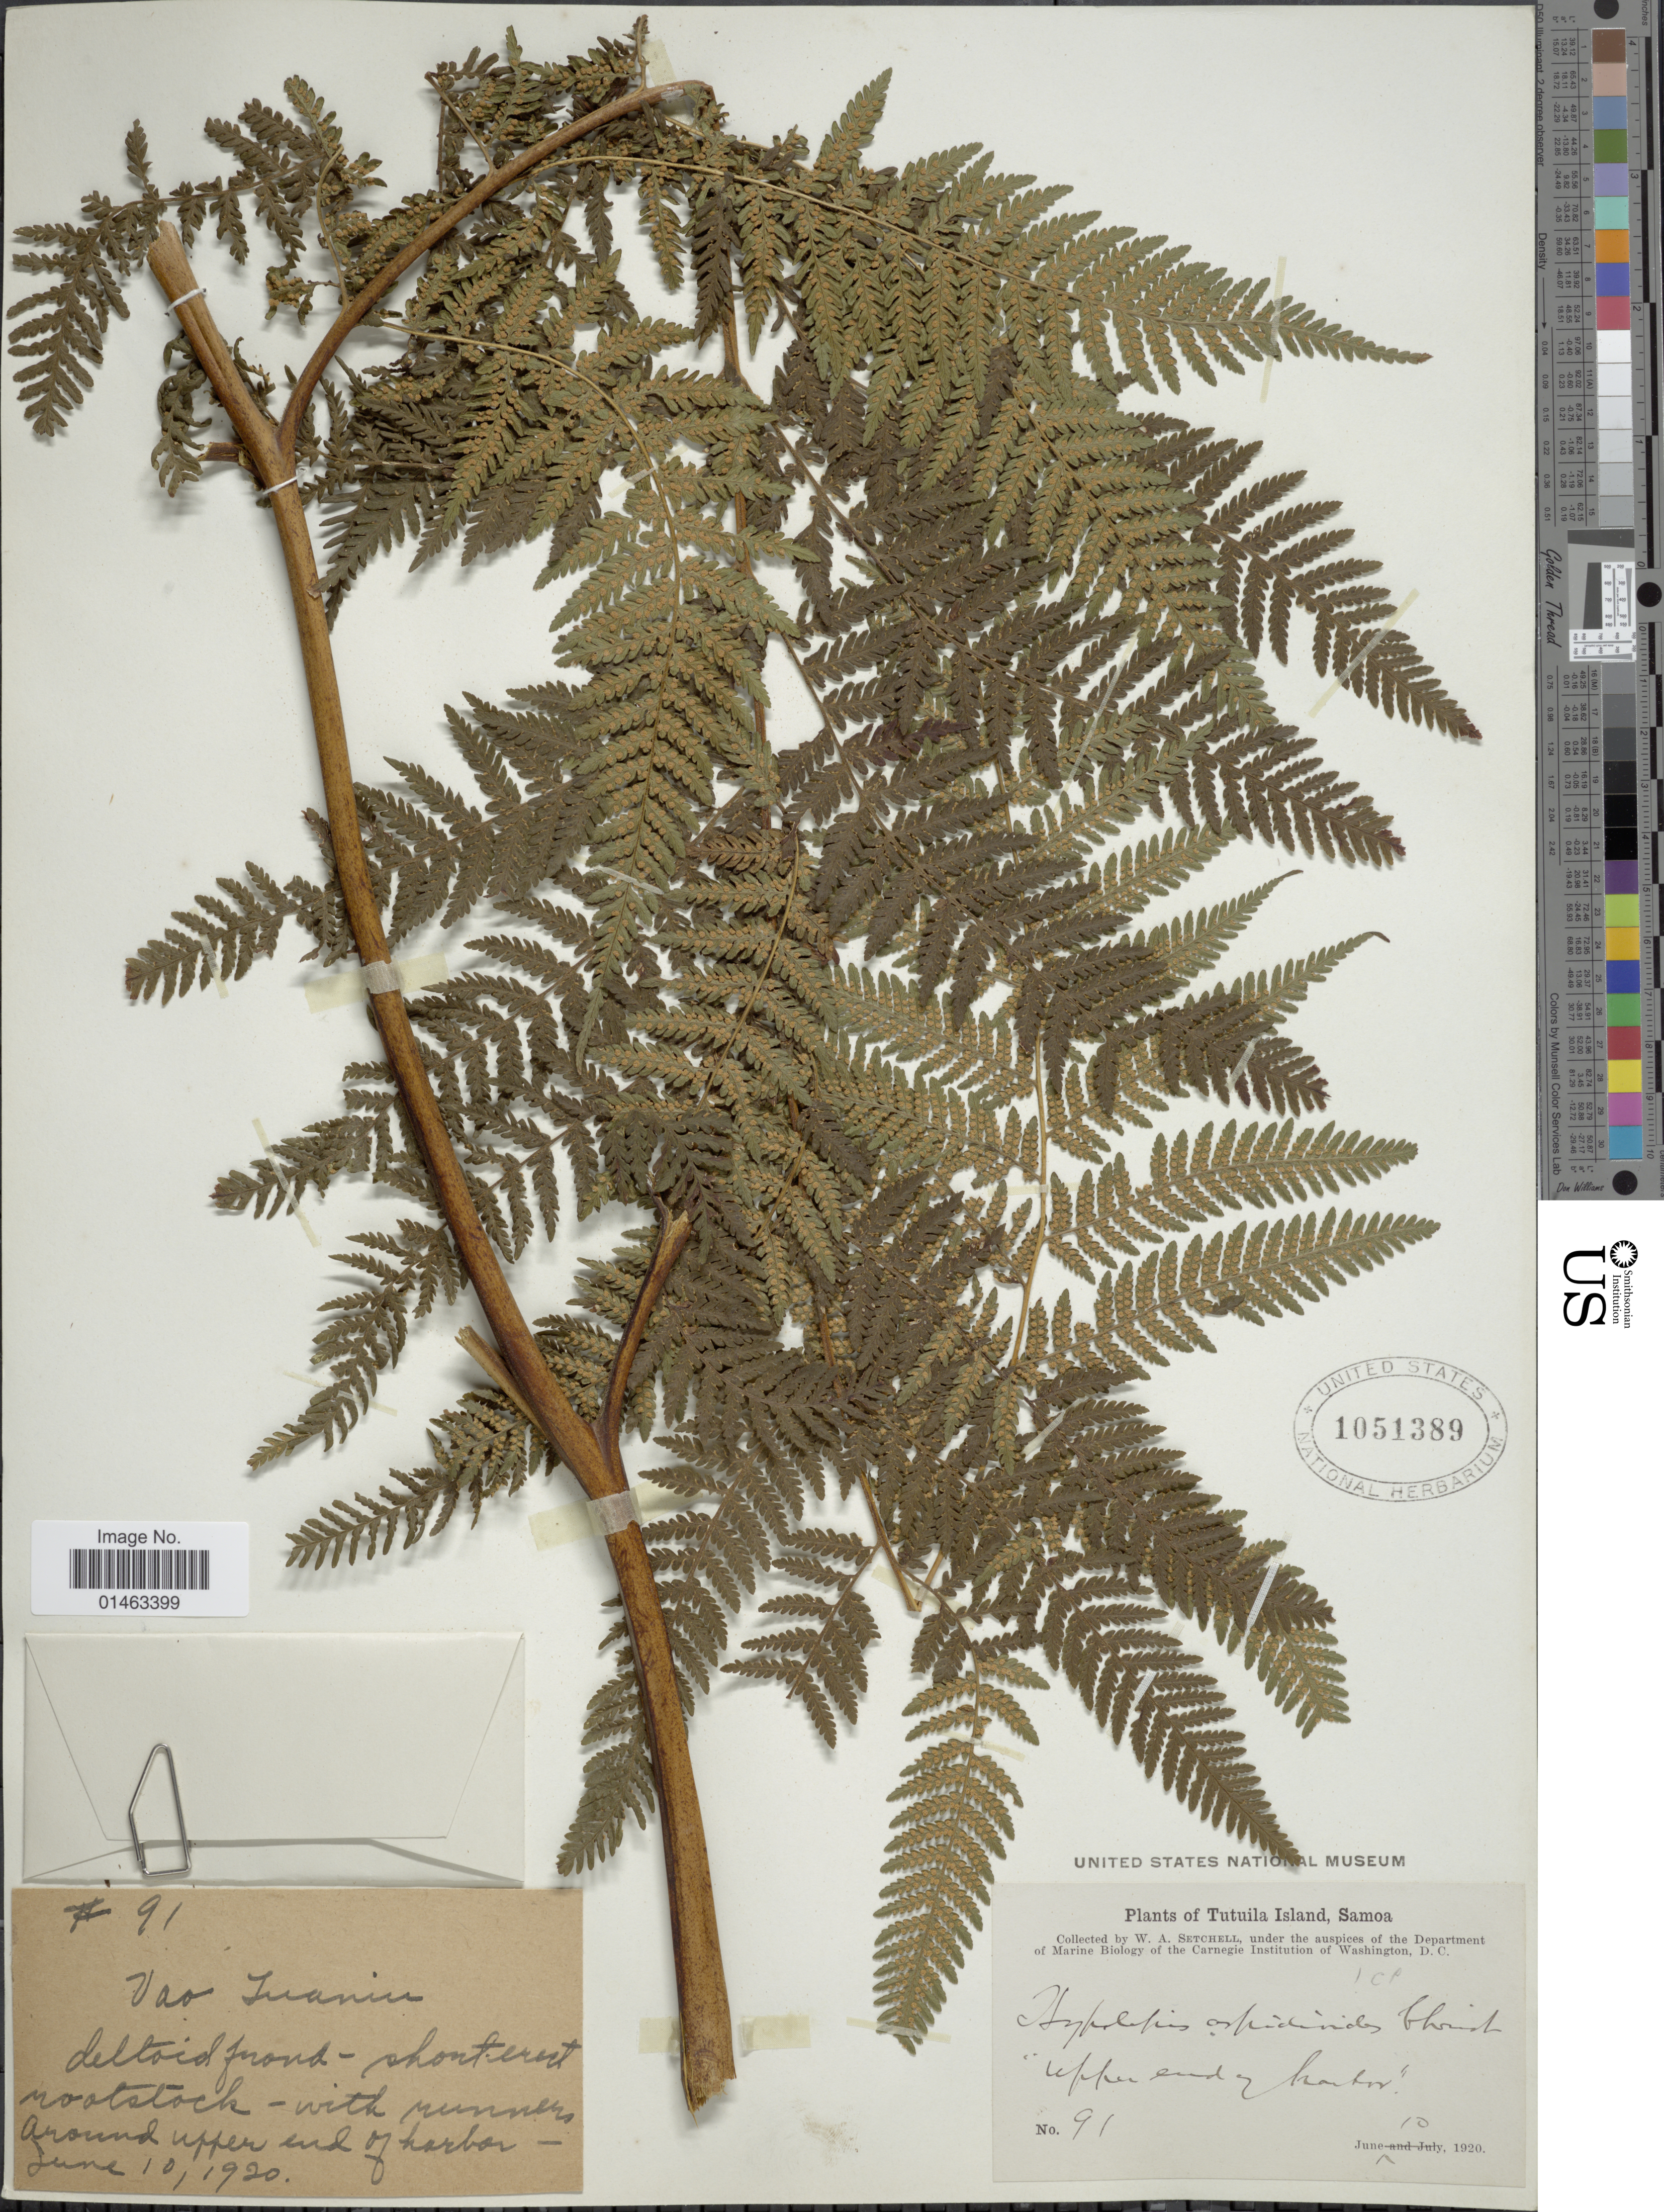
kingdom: Plantae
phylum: Tracheophyta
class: Polypodiopsida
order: Polypodiales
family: Dennstaedtiaceae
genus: Hypolepis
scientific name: Hypolepis aspidioides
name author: Christ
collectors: W. Setchell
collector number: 91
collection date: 1920-06-10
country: American Samoa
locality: Tutuila Island, Samoa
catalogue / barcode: US 1051389